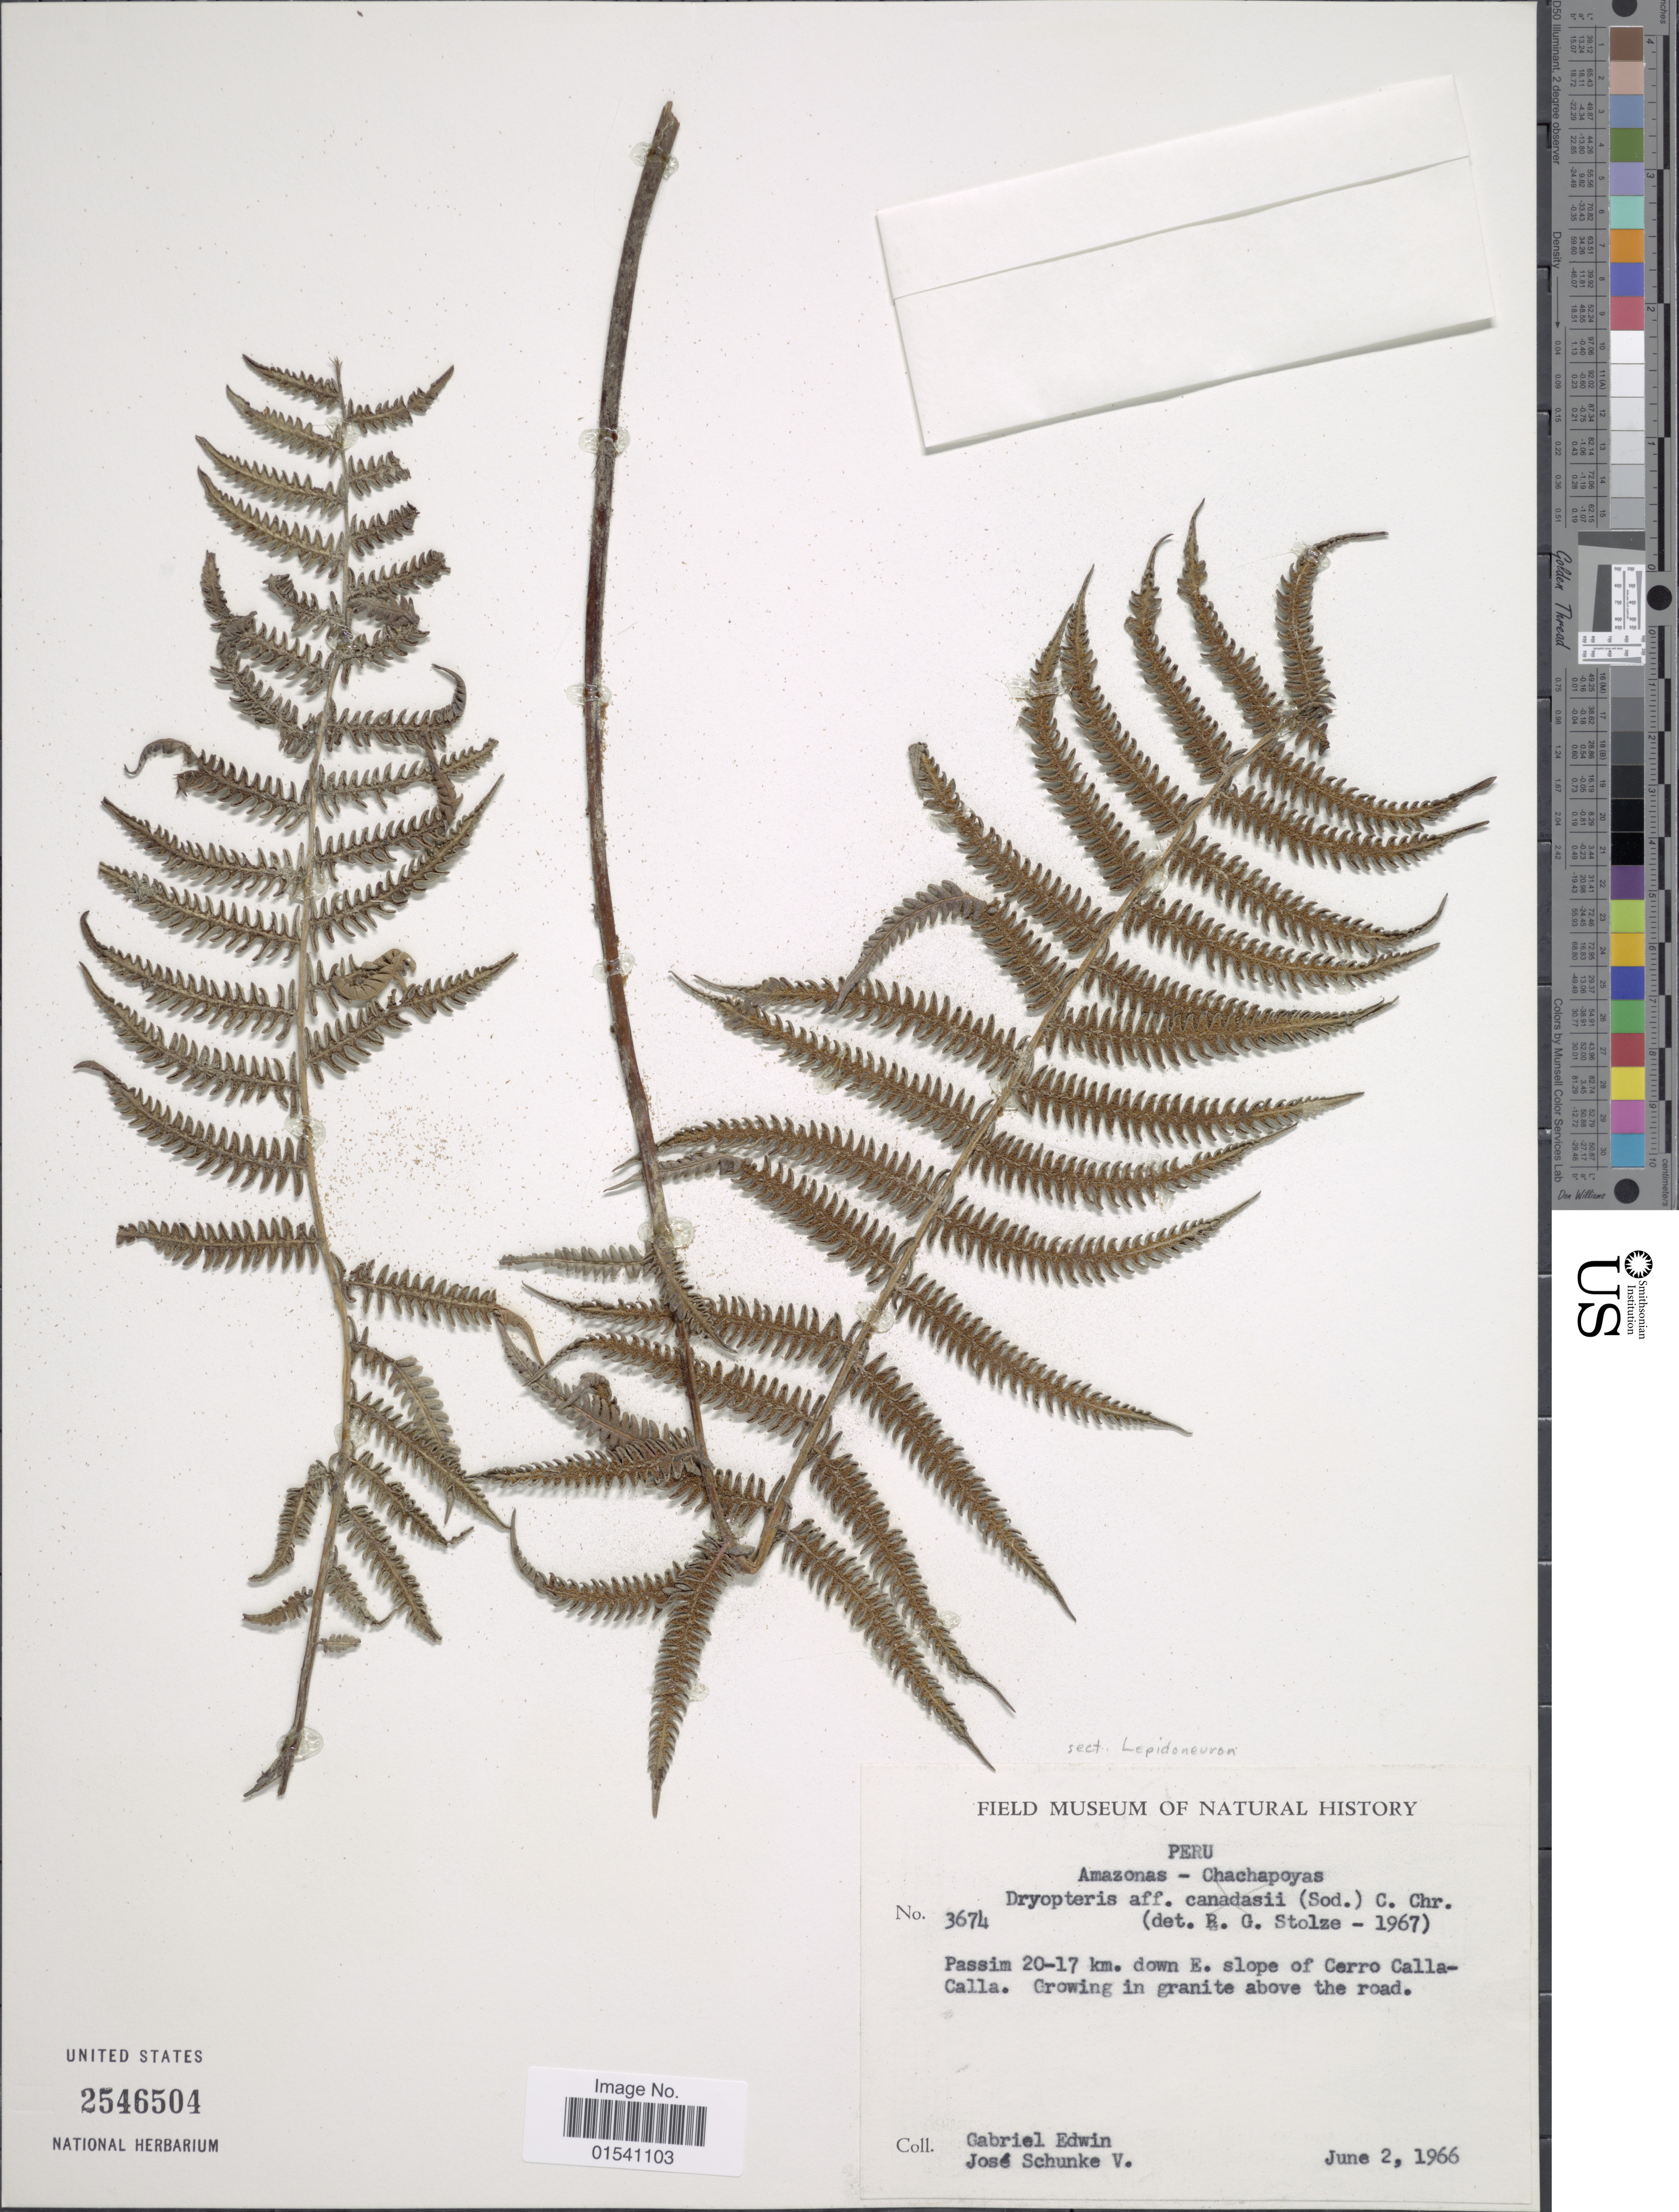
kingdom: Plantae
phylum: Tracheophyta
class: Polypodiopsida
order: Polypodiales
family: Thelypteridaceae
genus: Amauropelta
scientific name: Amauropelta sp.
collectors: G. Edwin & J. Schunke Vigo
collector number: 3674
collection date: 1966-06-02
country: Peru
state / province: Amazonas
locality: Chachapoyas. Passim 20-17 km. down E. slope of Cerro Calla-Calla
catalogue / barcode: US 2546504